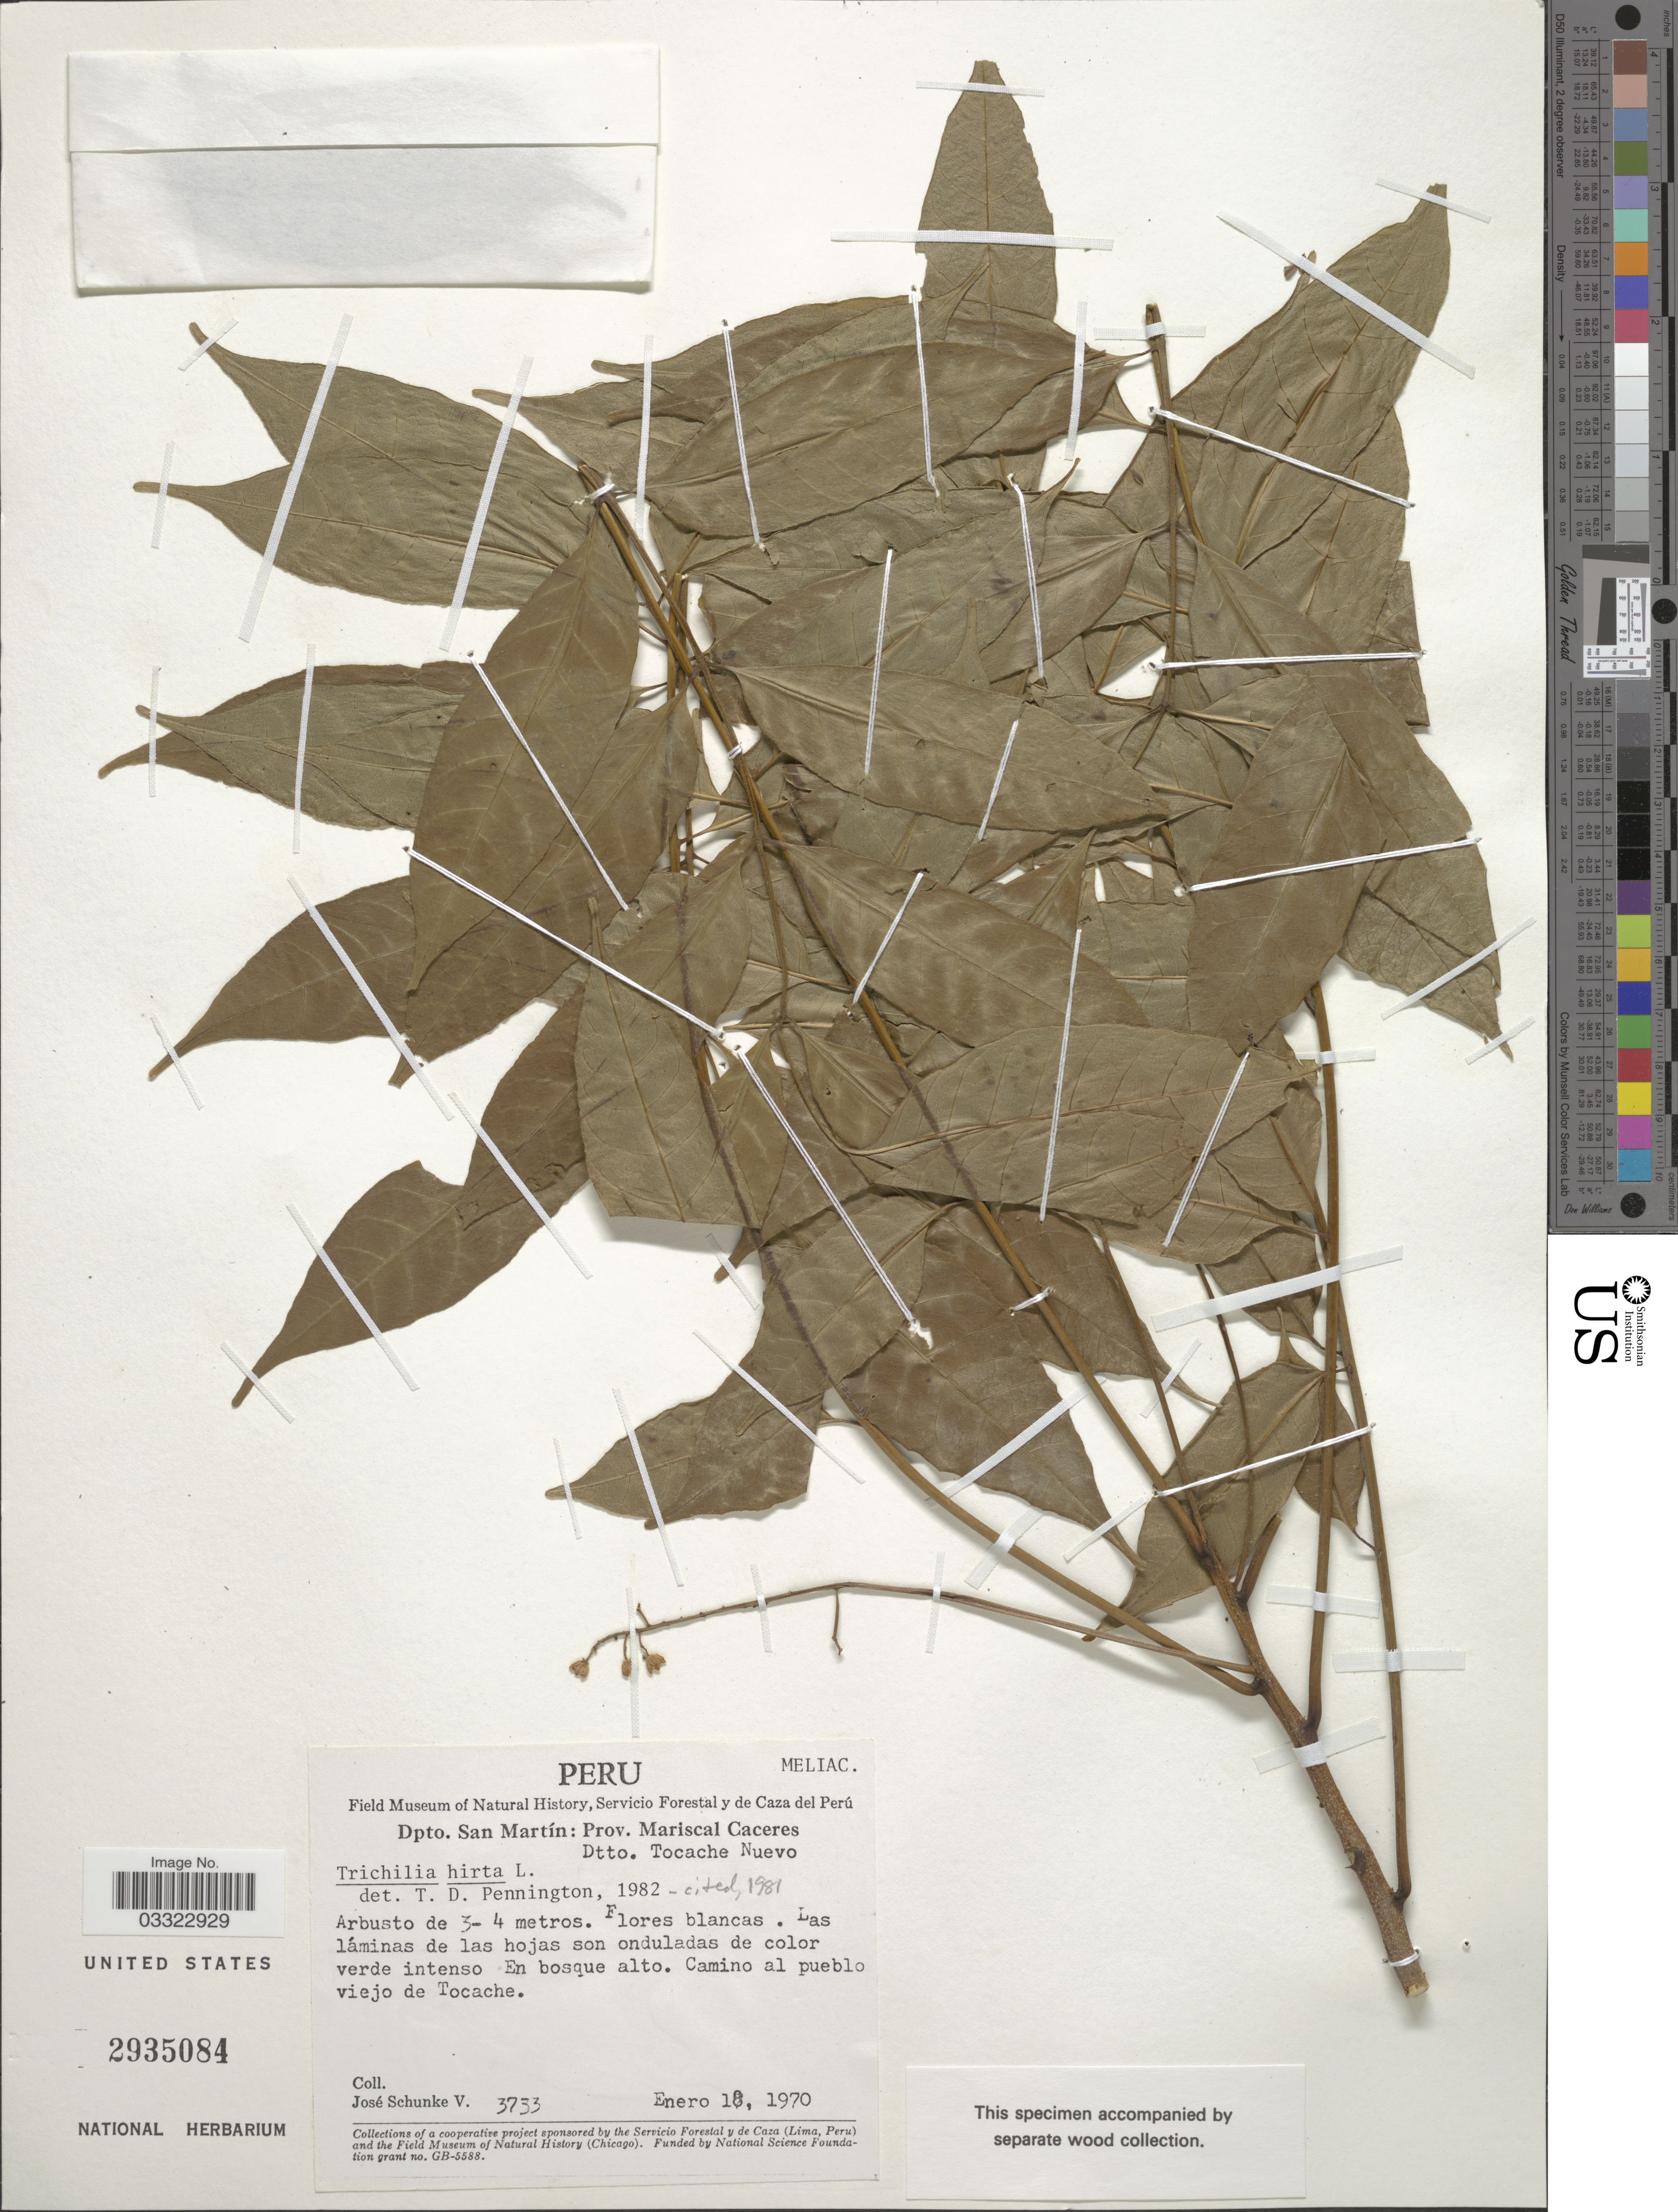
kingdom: Plantae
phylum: Tracheophyta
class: Magnoliopsida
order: Sapindales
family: Meliaceae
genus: Trichilia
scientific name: Trichilia hirta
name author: L.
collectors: J. Schunke Vigo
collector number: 3733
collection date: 1970-01-18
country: Peru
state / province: San Martín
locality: Dpto. San Martín : Prov. Mariscal Caceres, Dtto. Tocache Nuevo, Camino al pueblo viejo de Tocache.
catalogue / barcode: US 2935084